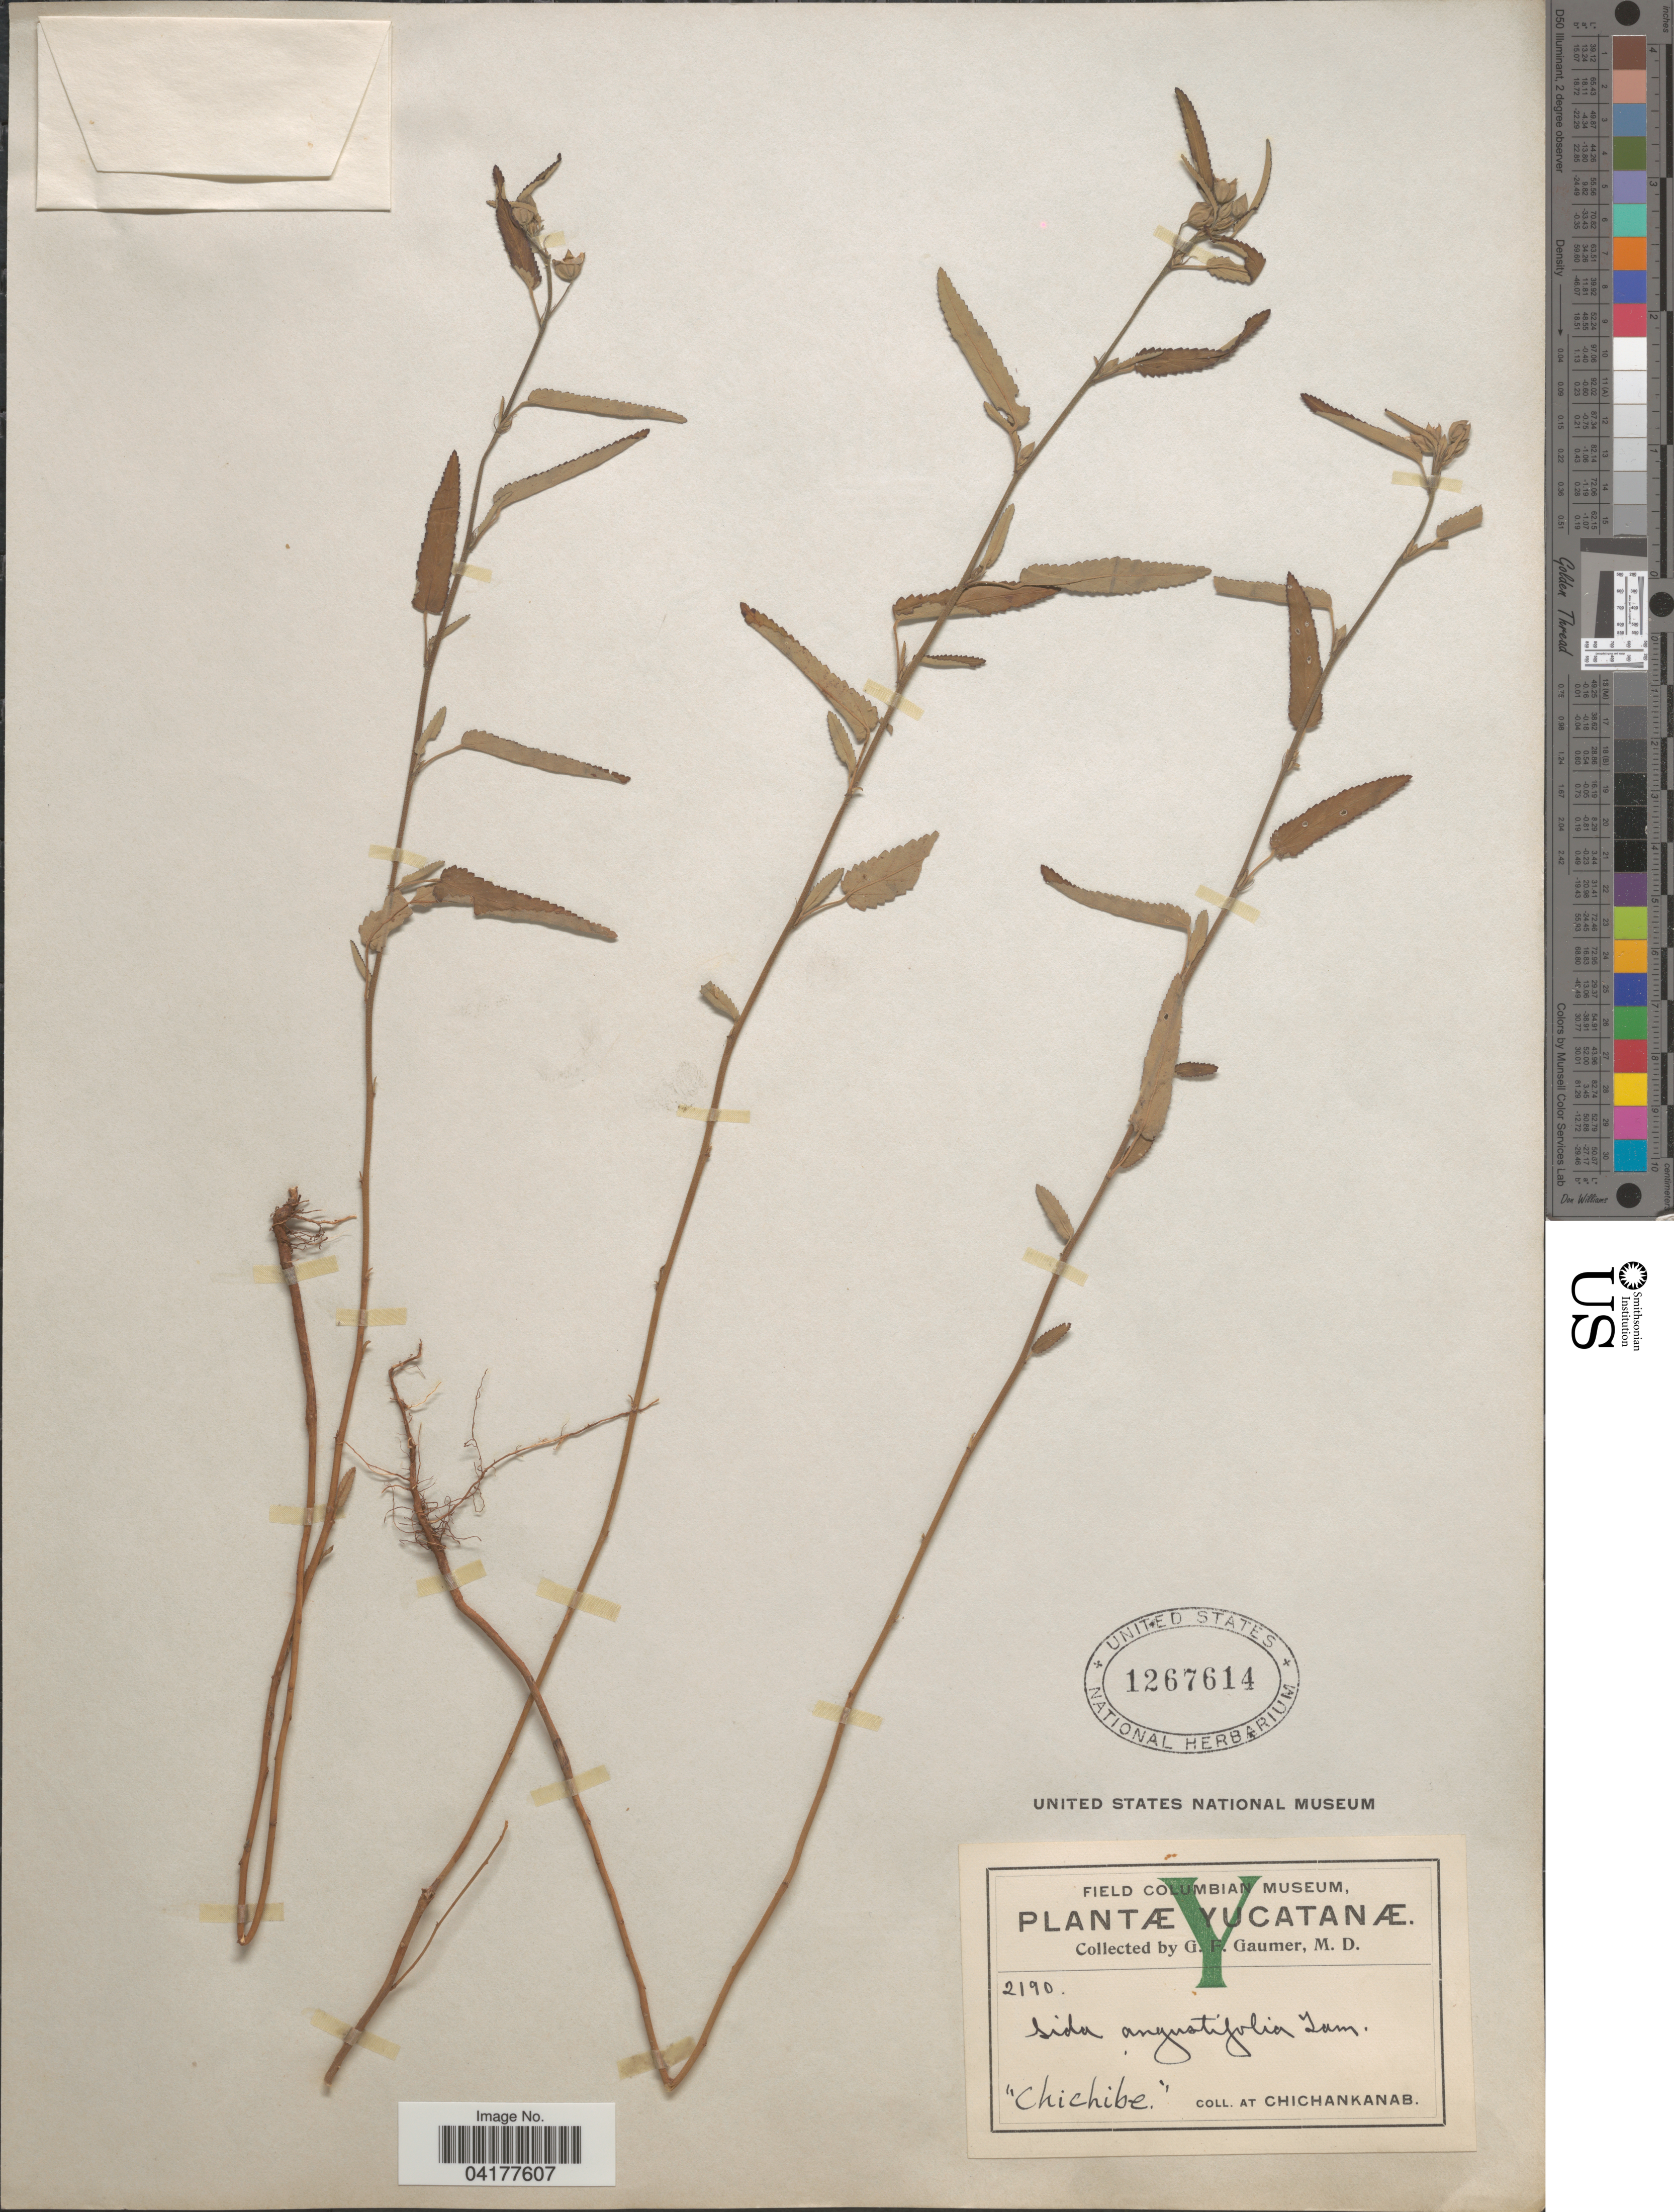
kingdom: Plantae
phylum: Tracheophyta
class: Magnoliopsida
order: Malvales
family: Malvaceae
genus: Sida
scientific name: Sida spinosa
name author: L.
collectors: G. F. Gaumer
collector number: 2190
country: Mexico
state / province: Yucatán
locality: Yucatanæ. "Chichibe." Chichankanab.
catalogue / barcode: US 1267614